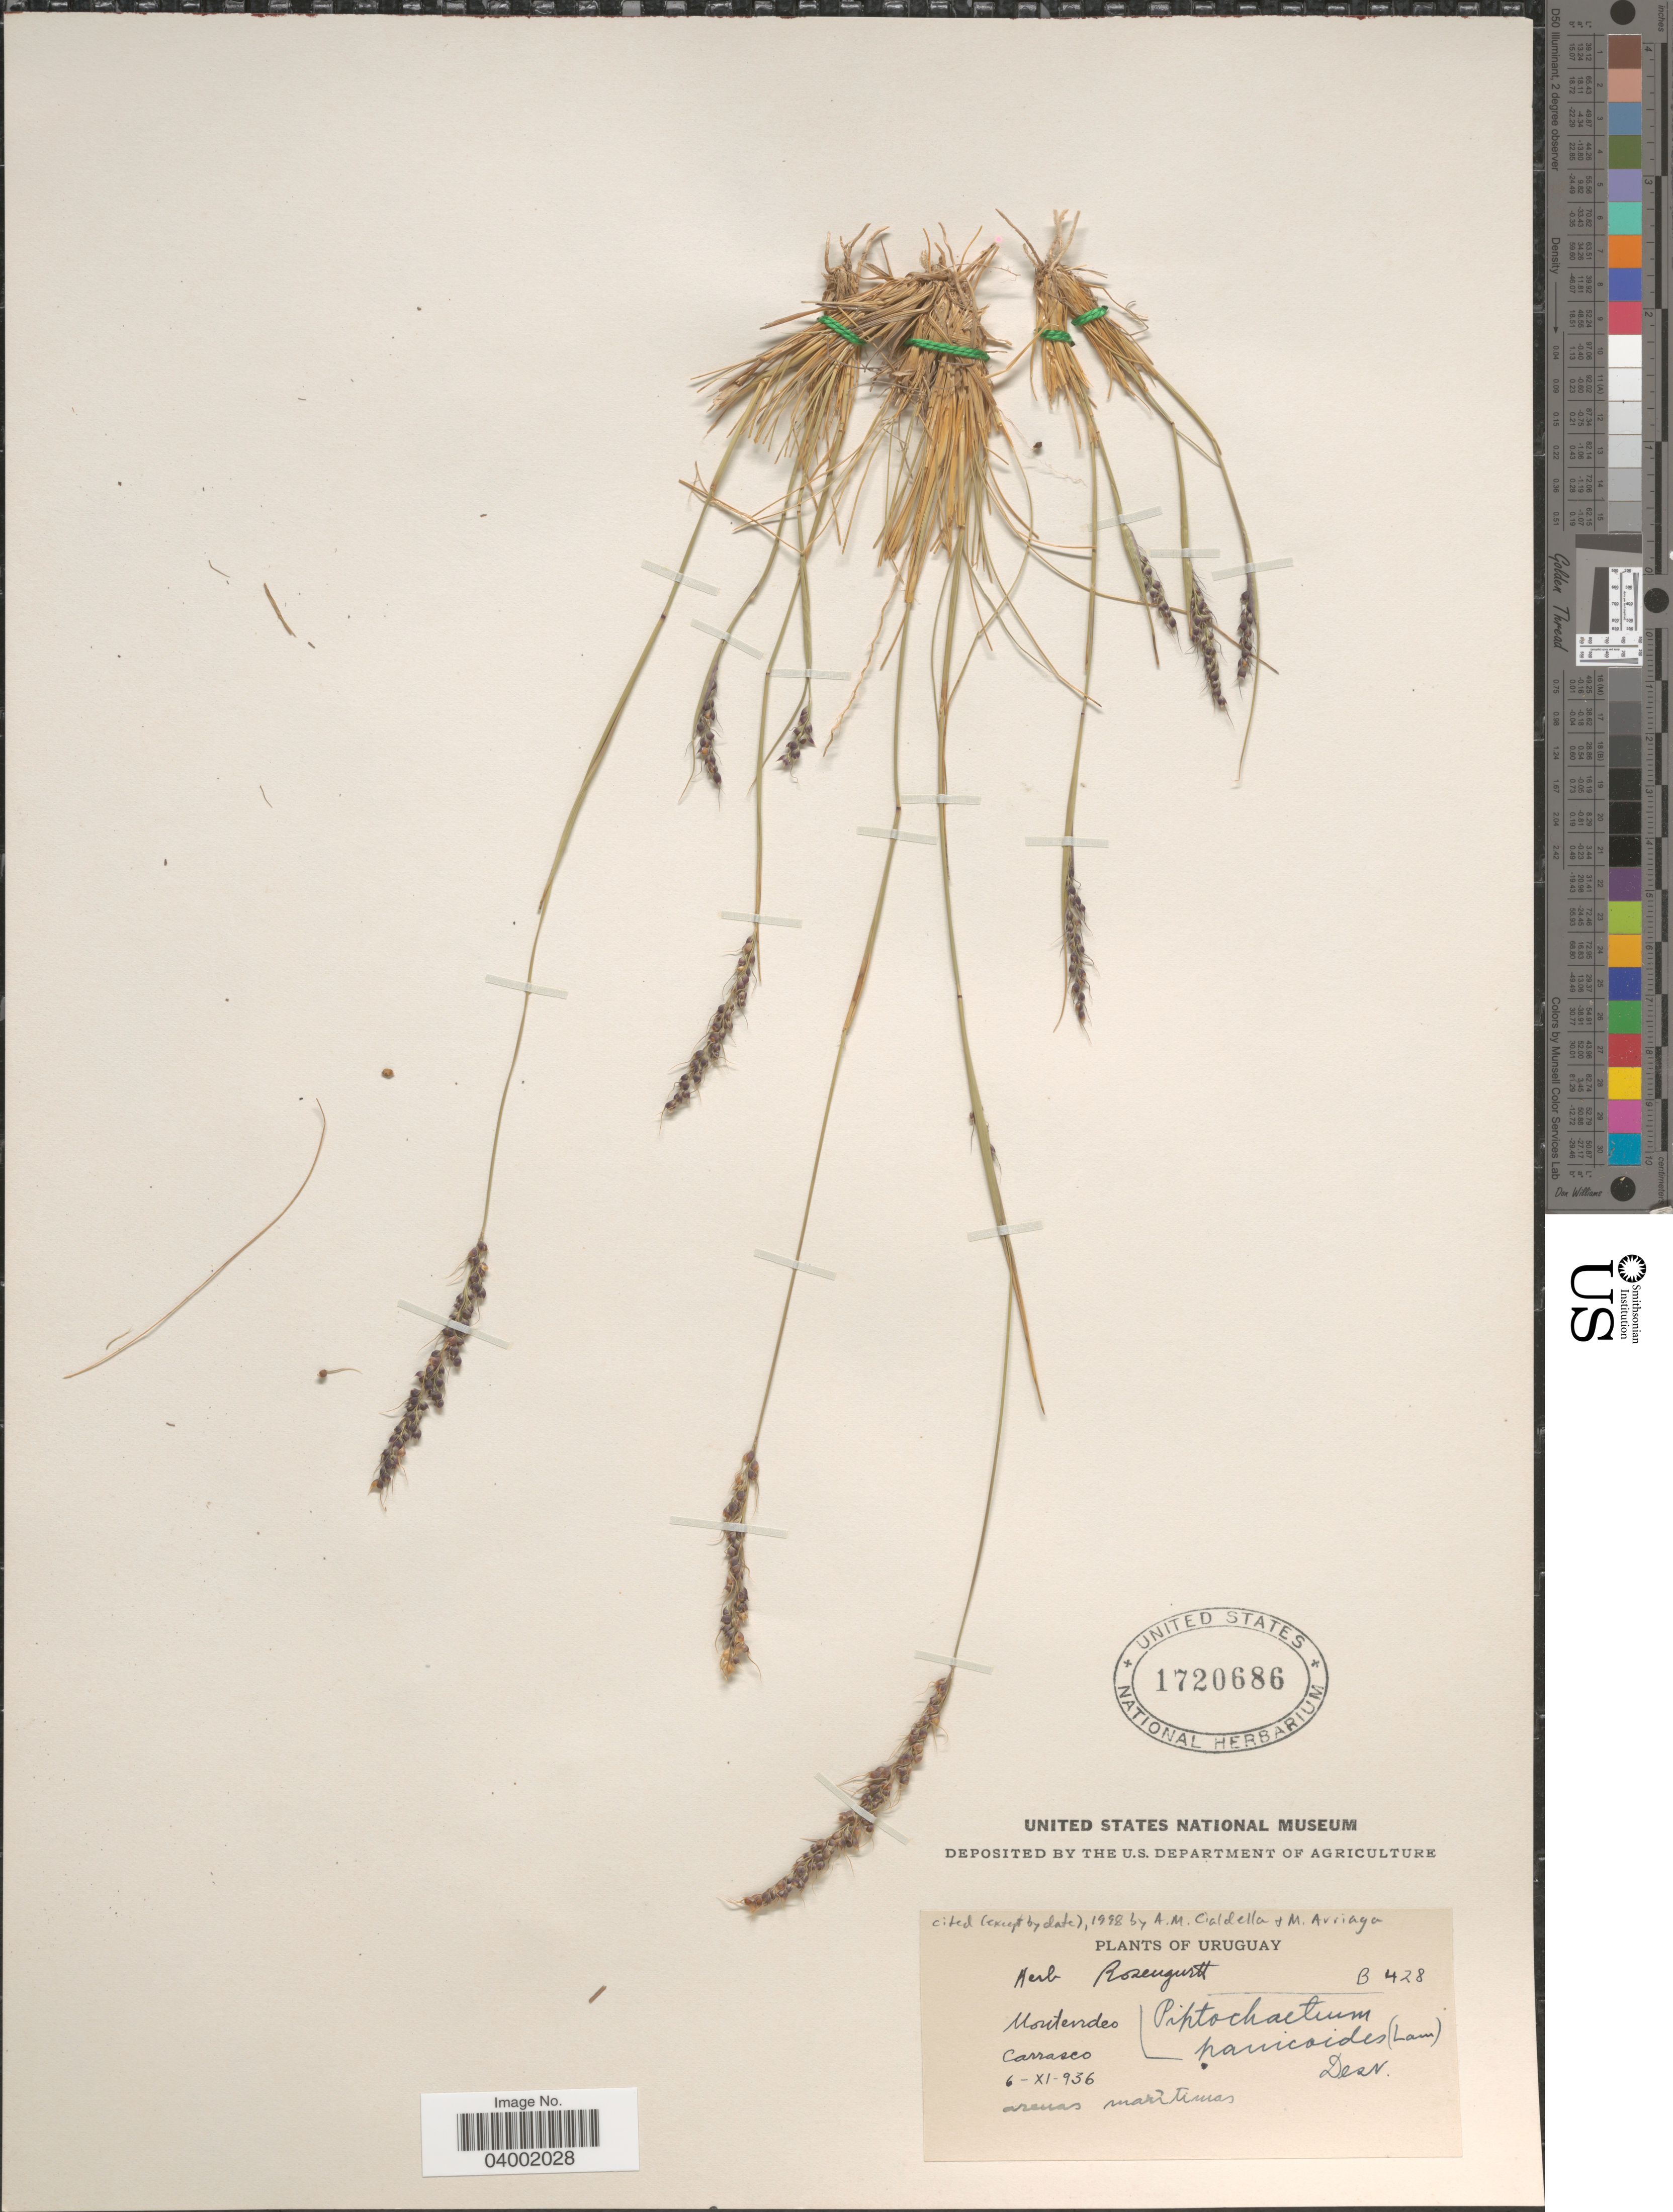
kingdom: Plantae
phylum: Tracheophyta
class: Liliopsida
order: Poales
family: Poaceae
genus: Piptochaetium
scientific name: Piptochaetium panicoides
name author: (Lam.) É. Desv.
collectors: ex herb. Rosengurtt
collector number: B428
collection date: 1936-11-06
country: Uruguay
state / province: Montevideo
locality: Carrasco.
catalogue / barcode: US 1720686